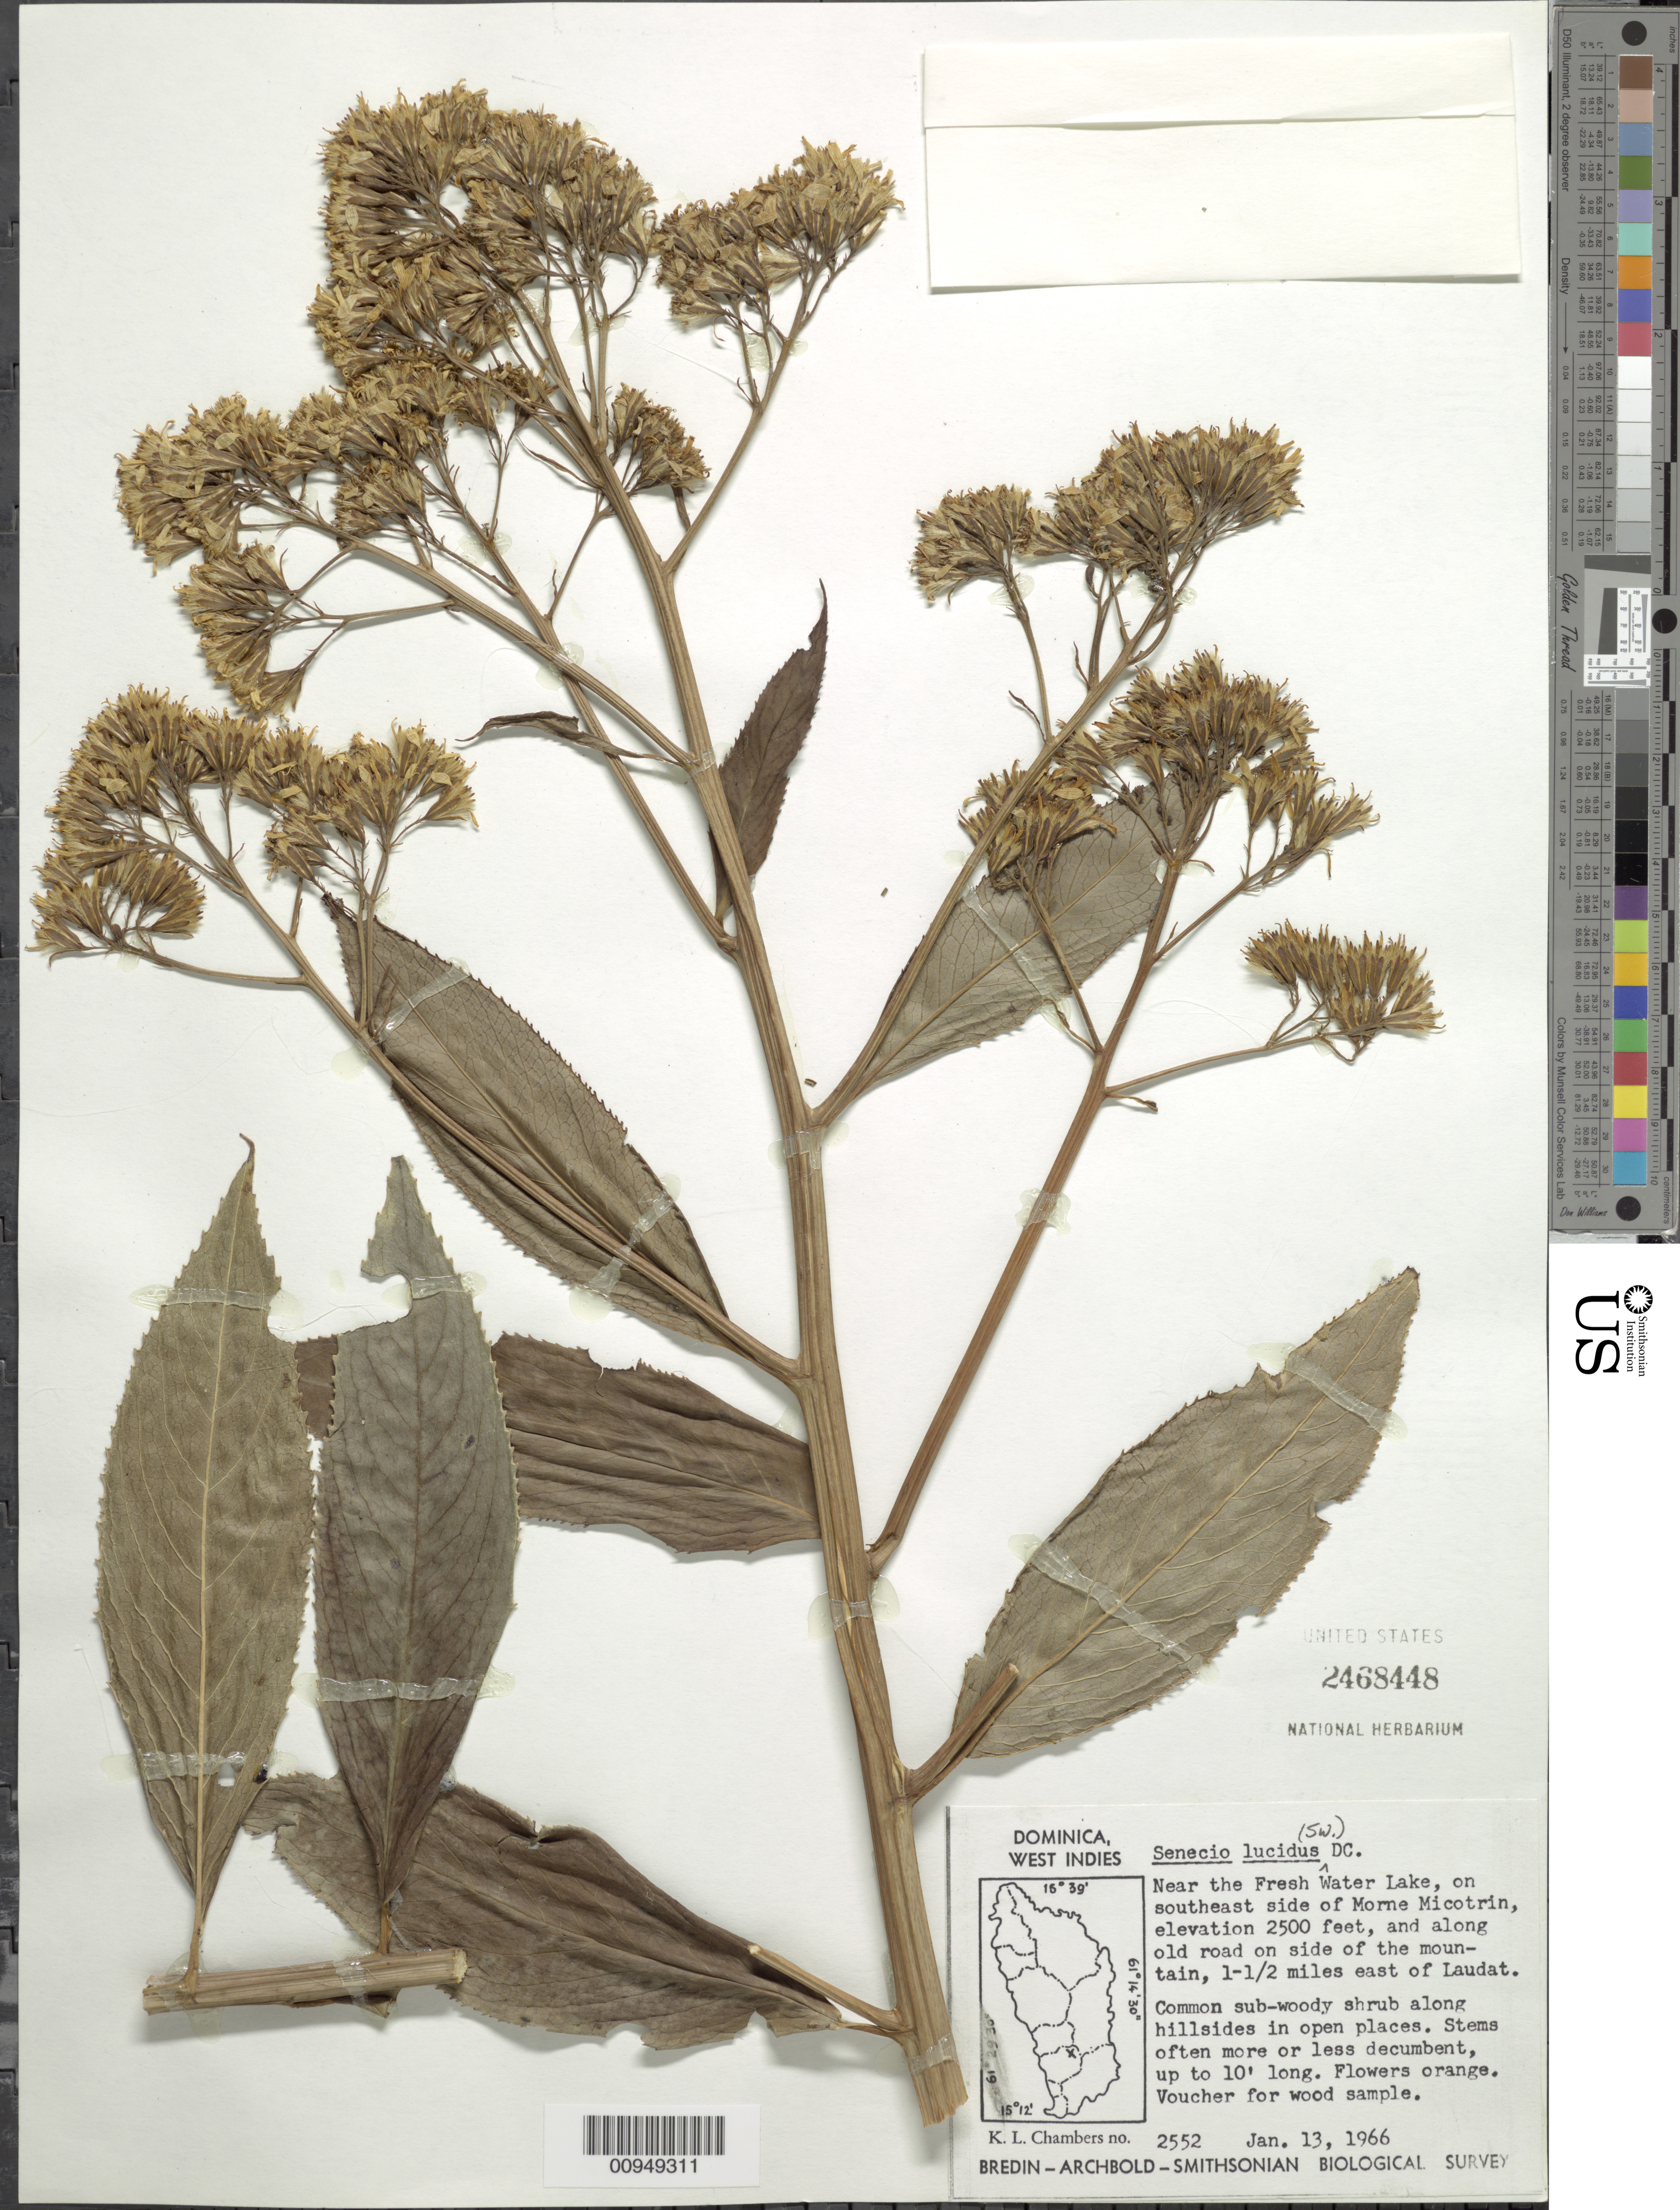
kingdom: Plantae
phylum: Tracheophyta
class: Magnoliopsida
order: Asterales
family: Asteraceae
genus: Senecio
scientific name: Senecio lucidus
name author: (Sw.) DC.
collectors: K. L. Chambers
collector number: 2552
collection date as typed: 13 Jan 1966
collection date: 1966-01-13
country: Dominica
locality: Near the Fresh Water Lake, on southeast side of Morne Micotrin and along old road on side of the mountain, 1-1.5 miles E of Laudat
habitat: Along hillsides in open places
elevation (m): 762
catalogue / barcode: US 2468448